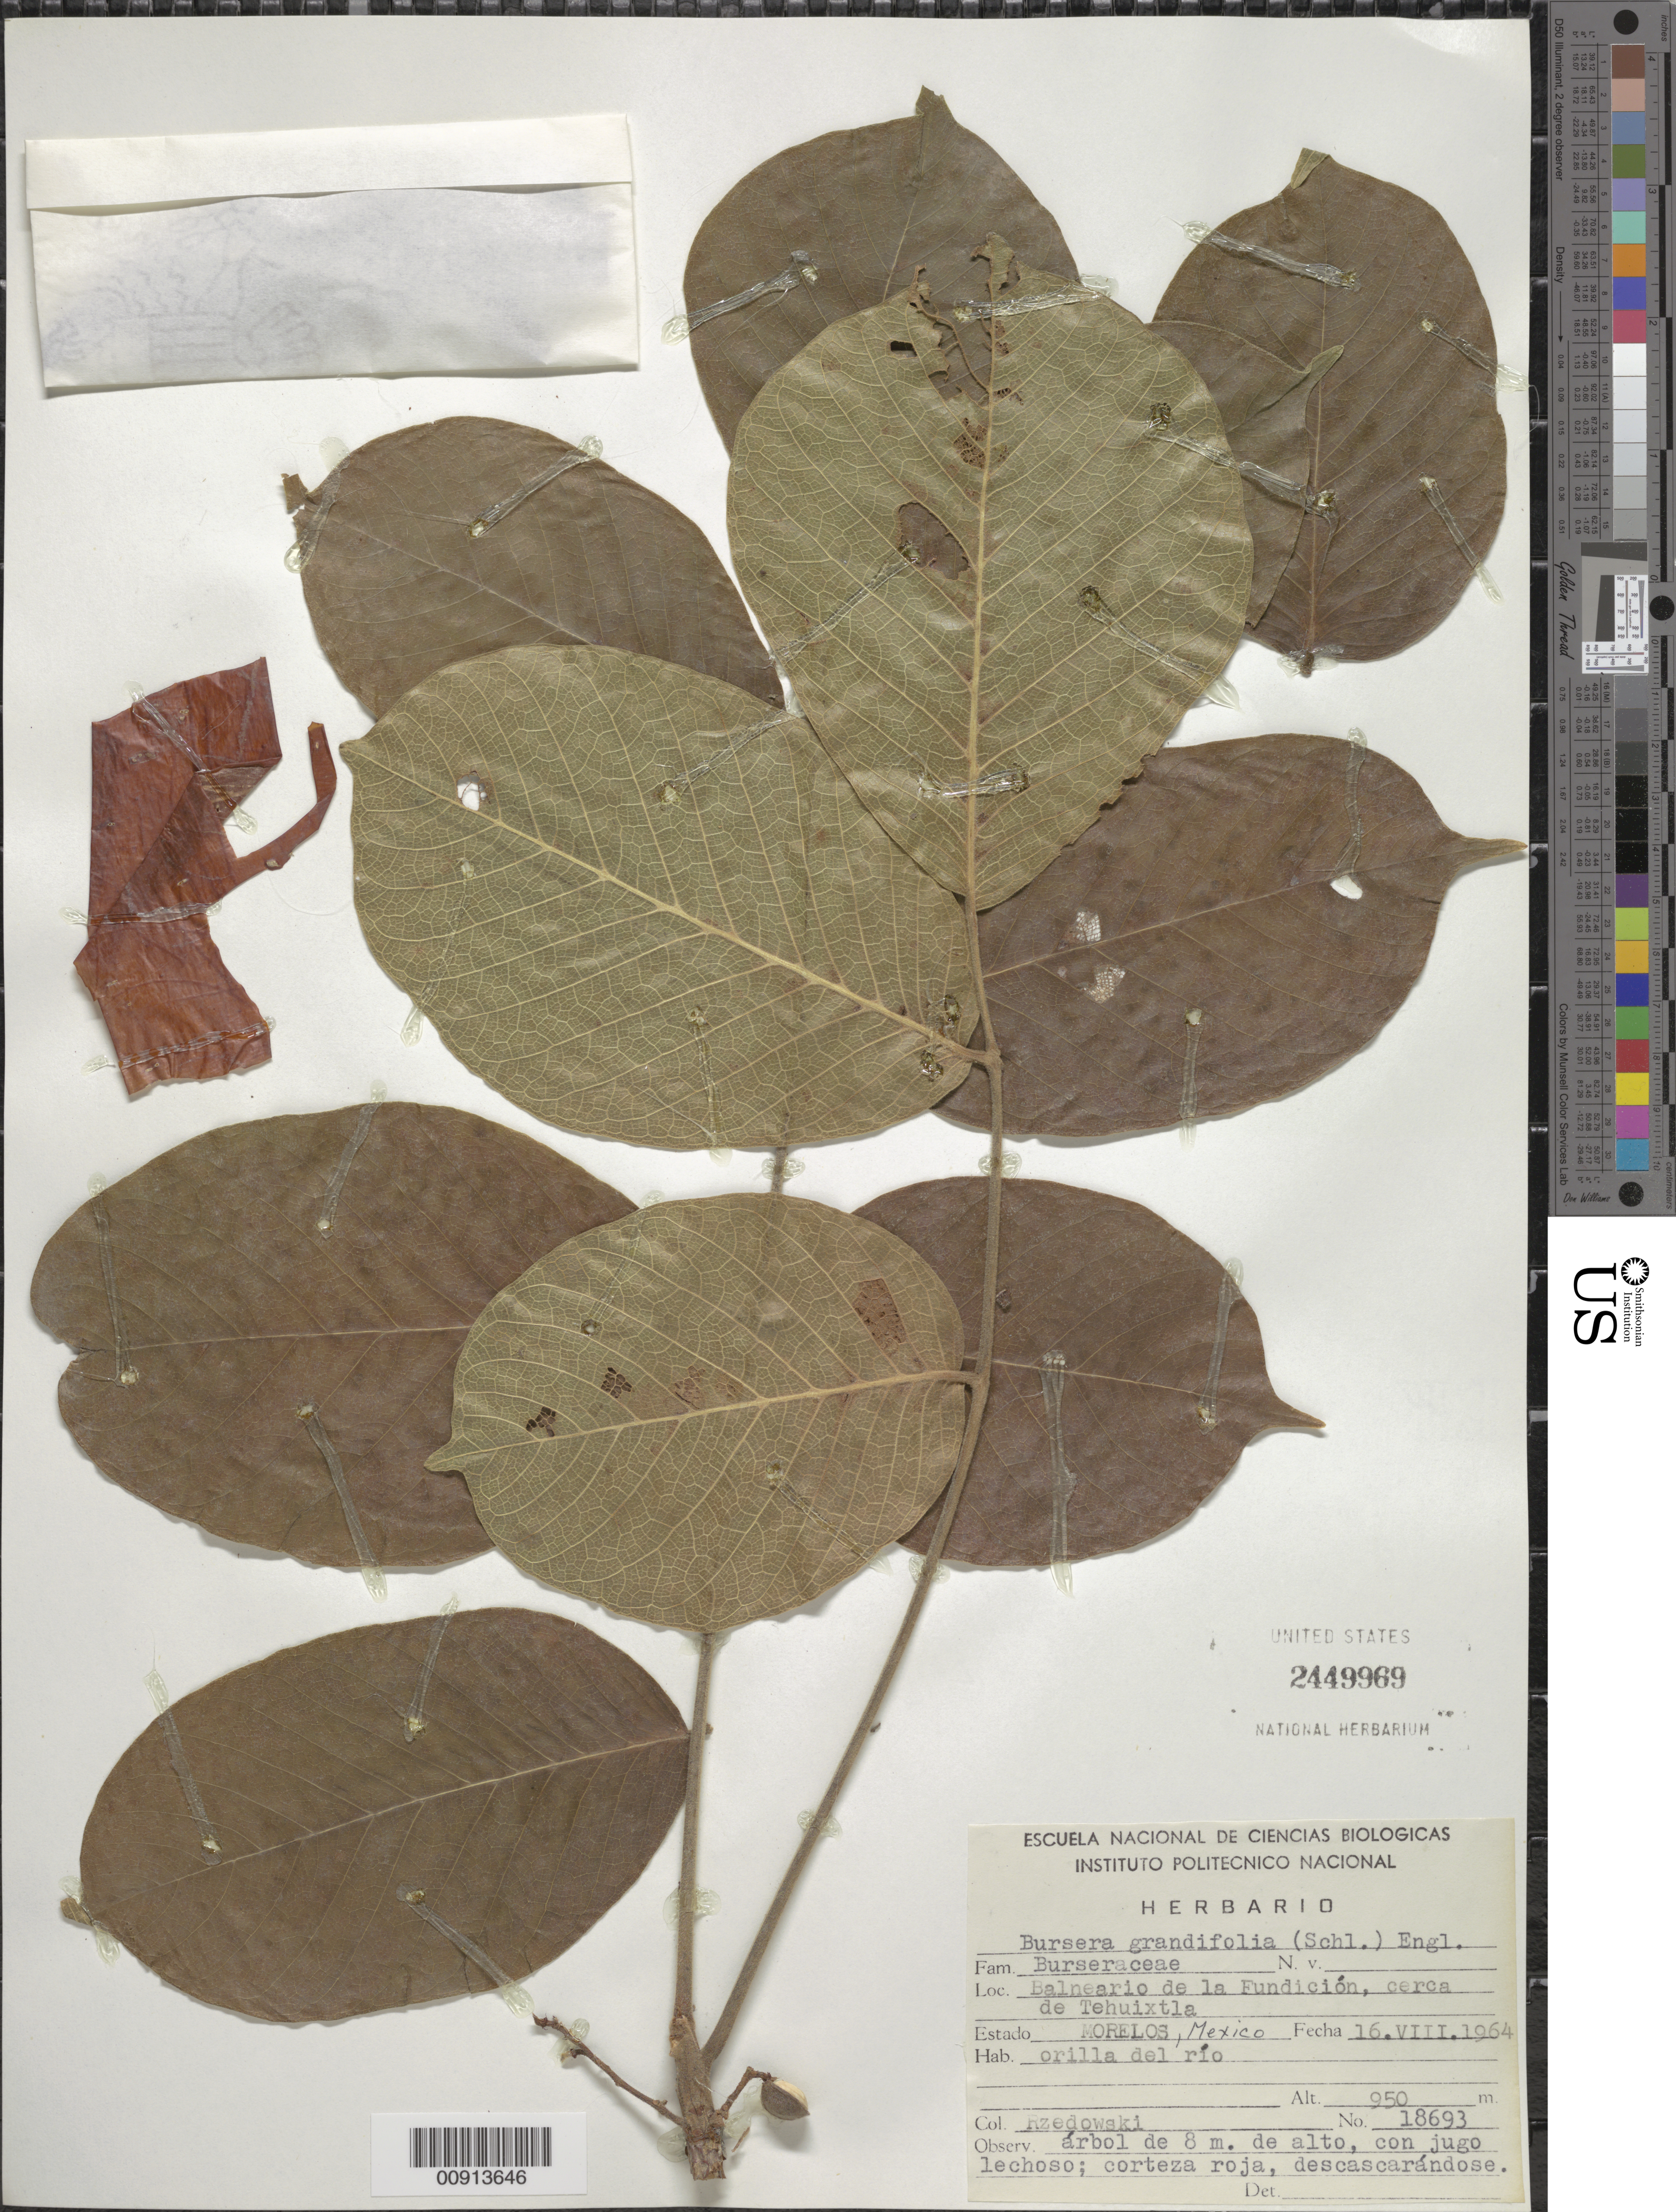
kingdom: Plantae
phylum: Tracheophyta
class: Magnoliopsida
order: Sapindales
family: Burseraceae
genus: Bursera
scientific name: Bursera grandifolia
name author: (Schltdl.) Engl.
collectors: J. Rzedowski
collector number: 18693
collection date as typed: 16 Aug 1964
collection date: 1964-08-16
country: Mexico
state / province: Morelos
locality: Balneario de la Fundición, cerca de Tehuixtla, Estado Morelos.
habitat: Orill del río.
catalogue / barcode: US 2449969